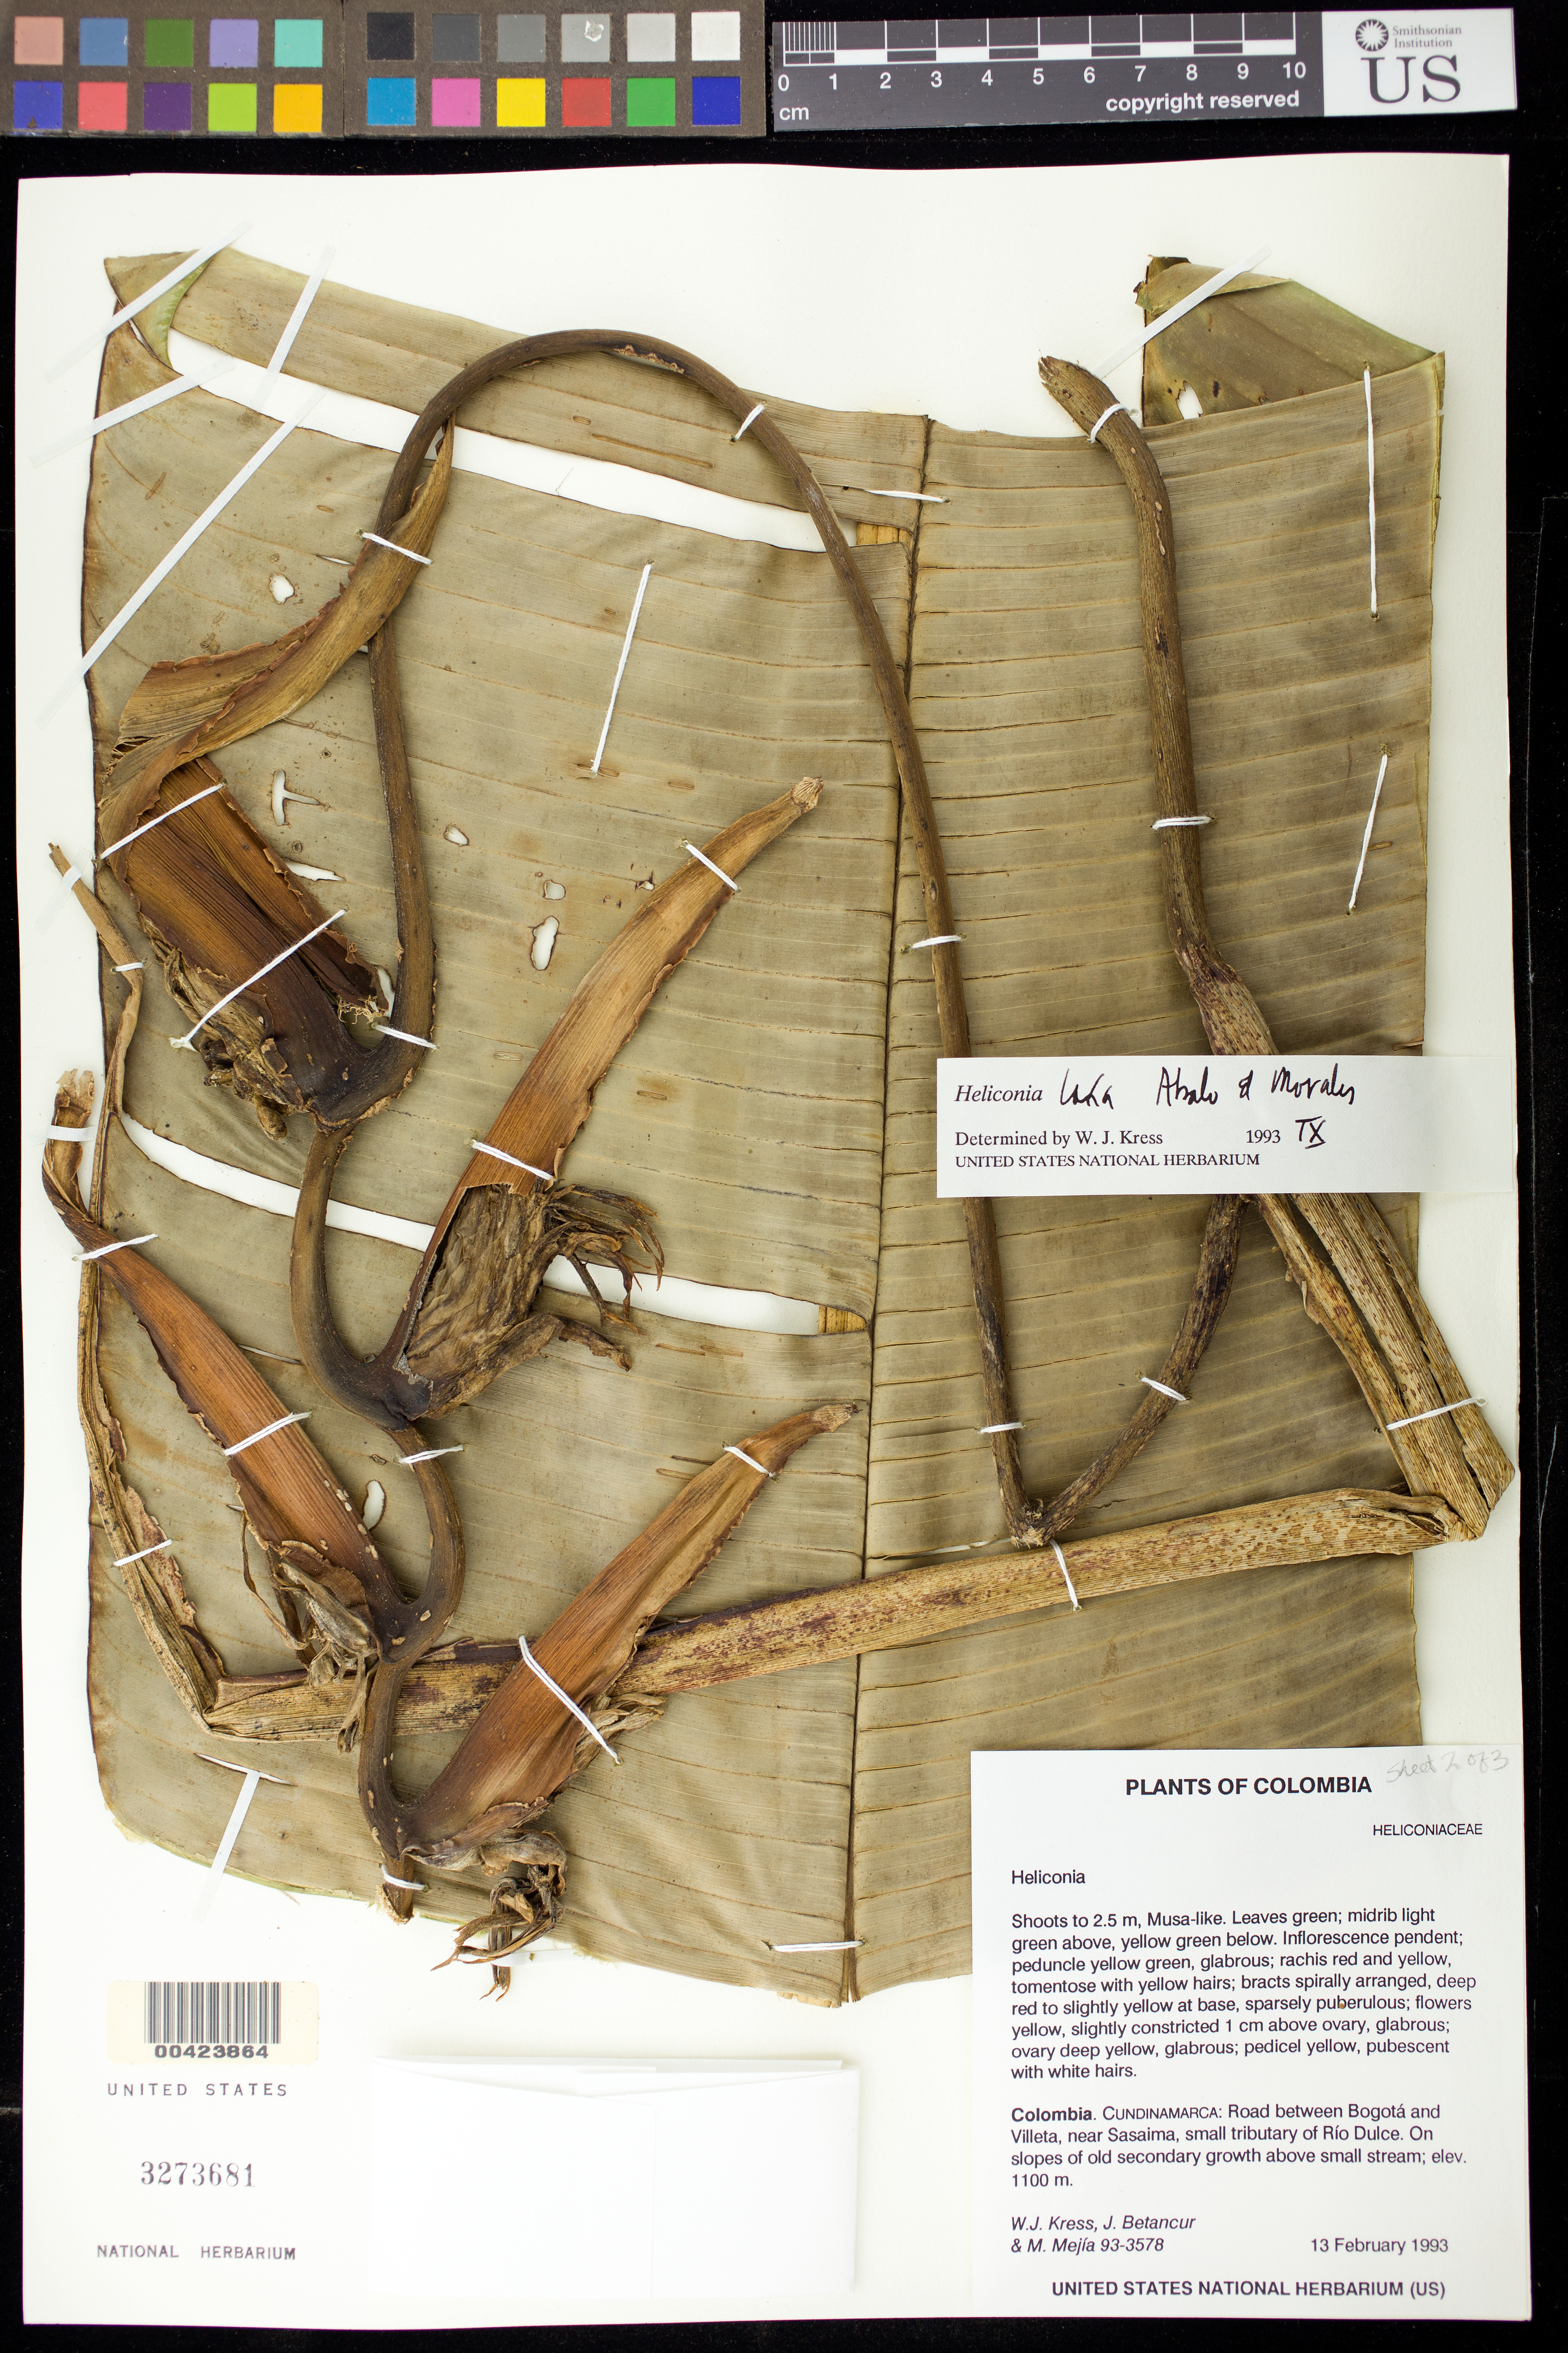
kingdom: Plantae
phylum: Tracheophyta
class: Liliopsida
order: Zingiberales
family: Heliconiaceae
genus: Heliconia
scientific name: Heliconia laxa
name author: Abalo & G. Morales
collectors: W. J. Kress, J. C. Betancur & M. Mejia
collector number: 93-3578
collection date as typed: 13 Feb 1993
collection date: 1993-02-13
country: Colombia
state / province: Cundinamarca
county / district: Albán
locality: Between Bogota and Villeta, near Sasaima, small tributary of Rio Dulce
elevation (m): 1100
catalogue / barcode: US 3273681